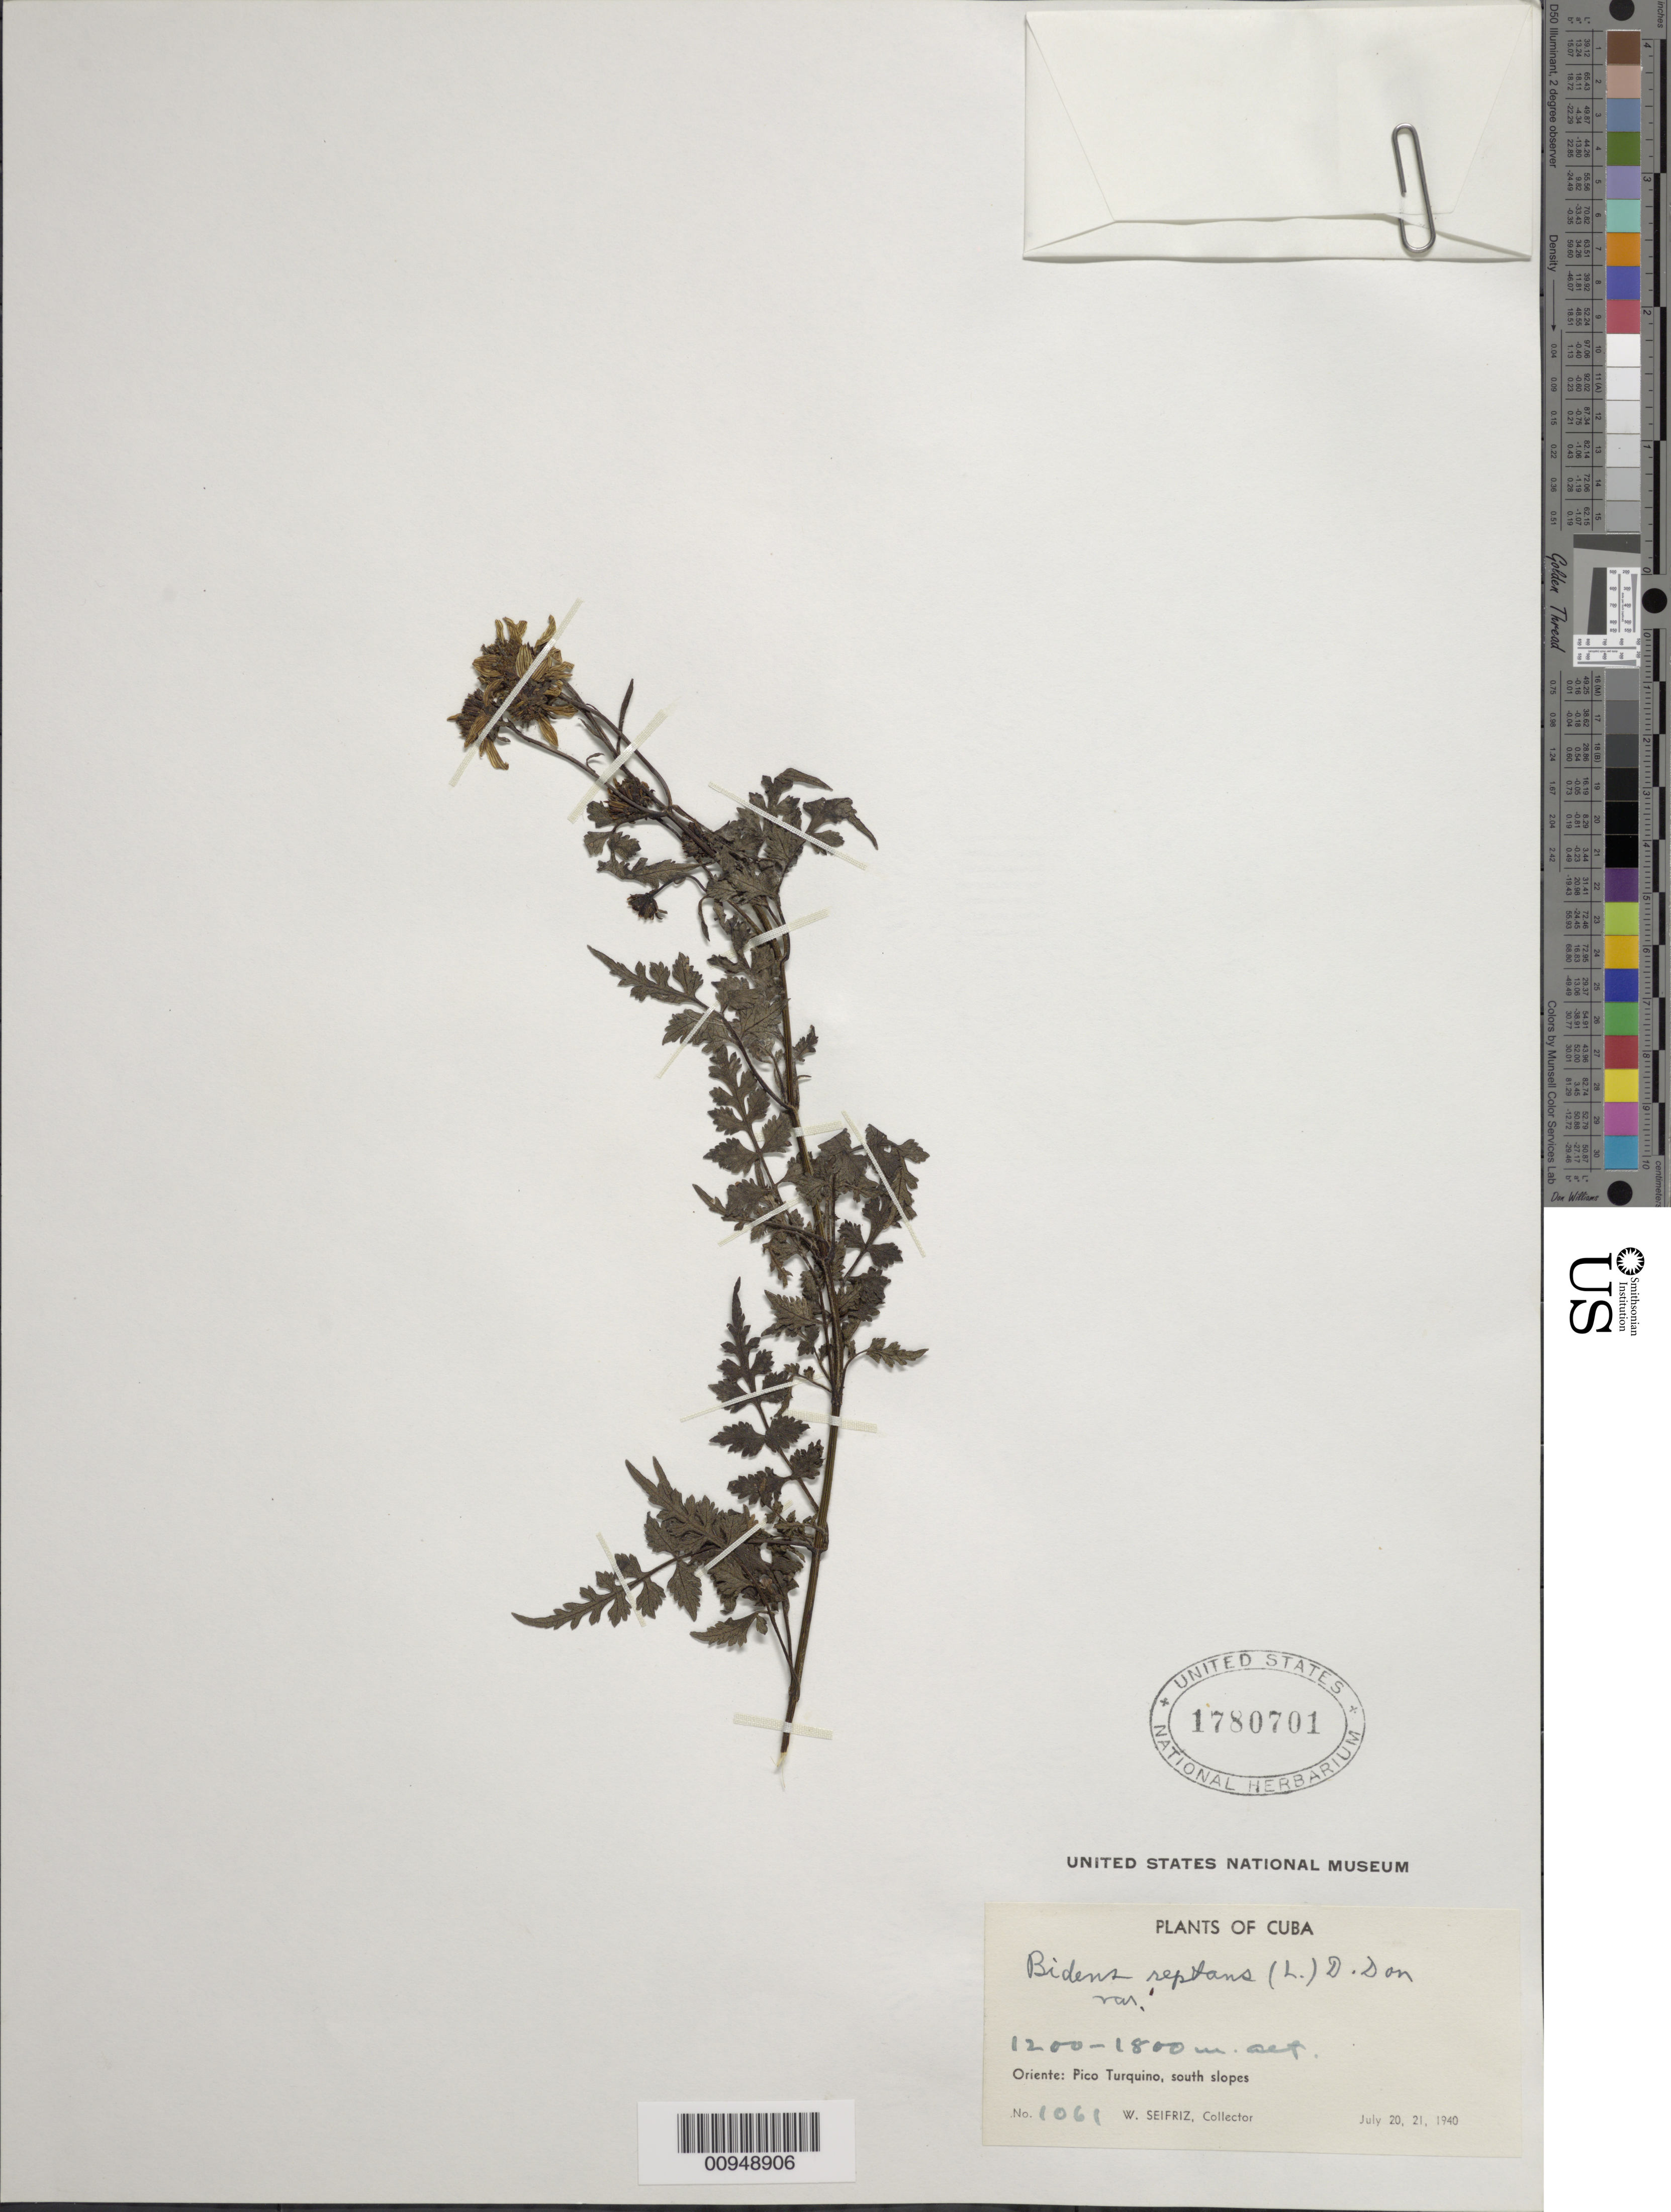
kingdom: Plantae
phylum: Tracheophyta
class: Magnoliopsida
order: Asterales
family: Asteraceae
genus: Bidens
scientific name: Bidens reptans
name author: (L.) G. Don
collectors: W. Seifriz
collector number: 1061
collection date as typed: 20 Jul 1940 to 21 Jul 1940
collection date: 1940-07-20/1940-07-21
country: Cuba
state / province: Oriente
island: Cuba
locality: Pico Turquino, south slopes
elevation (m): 1200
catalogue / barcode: US 1780701